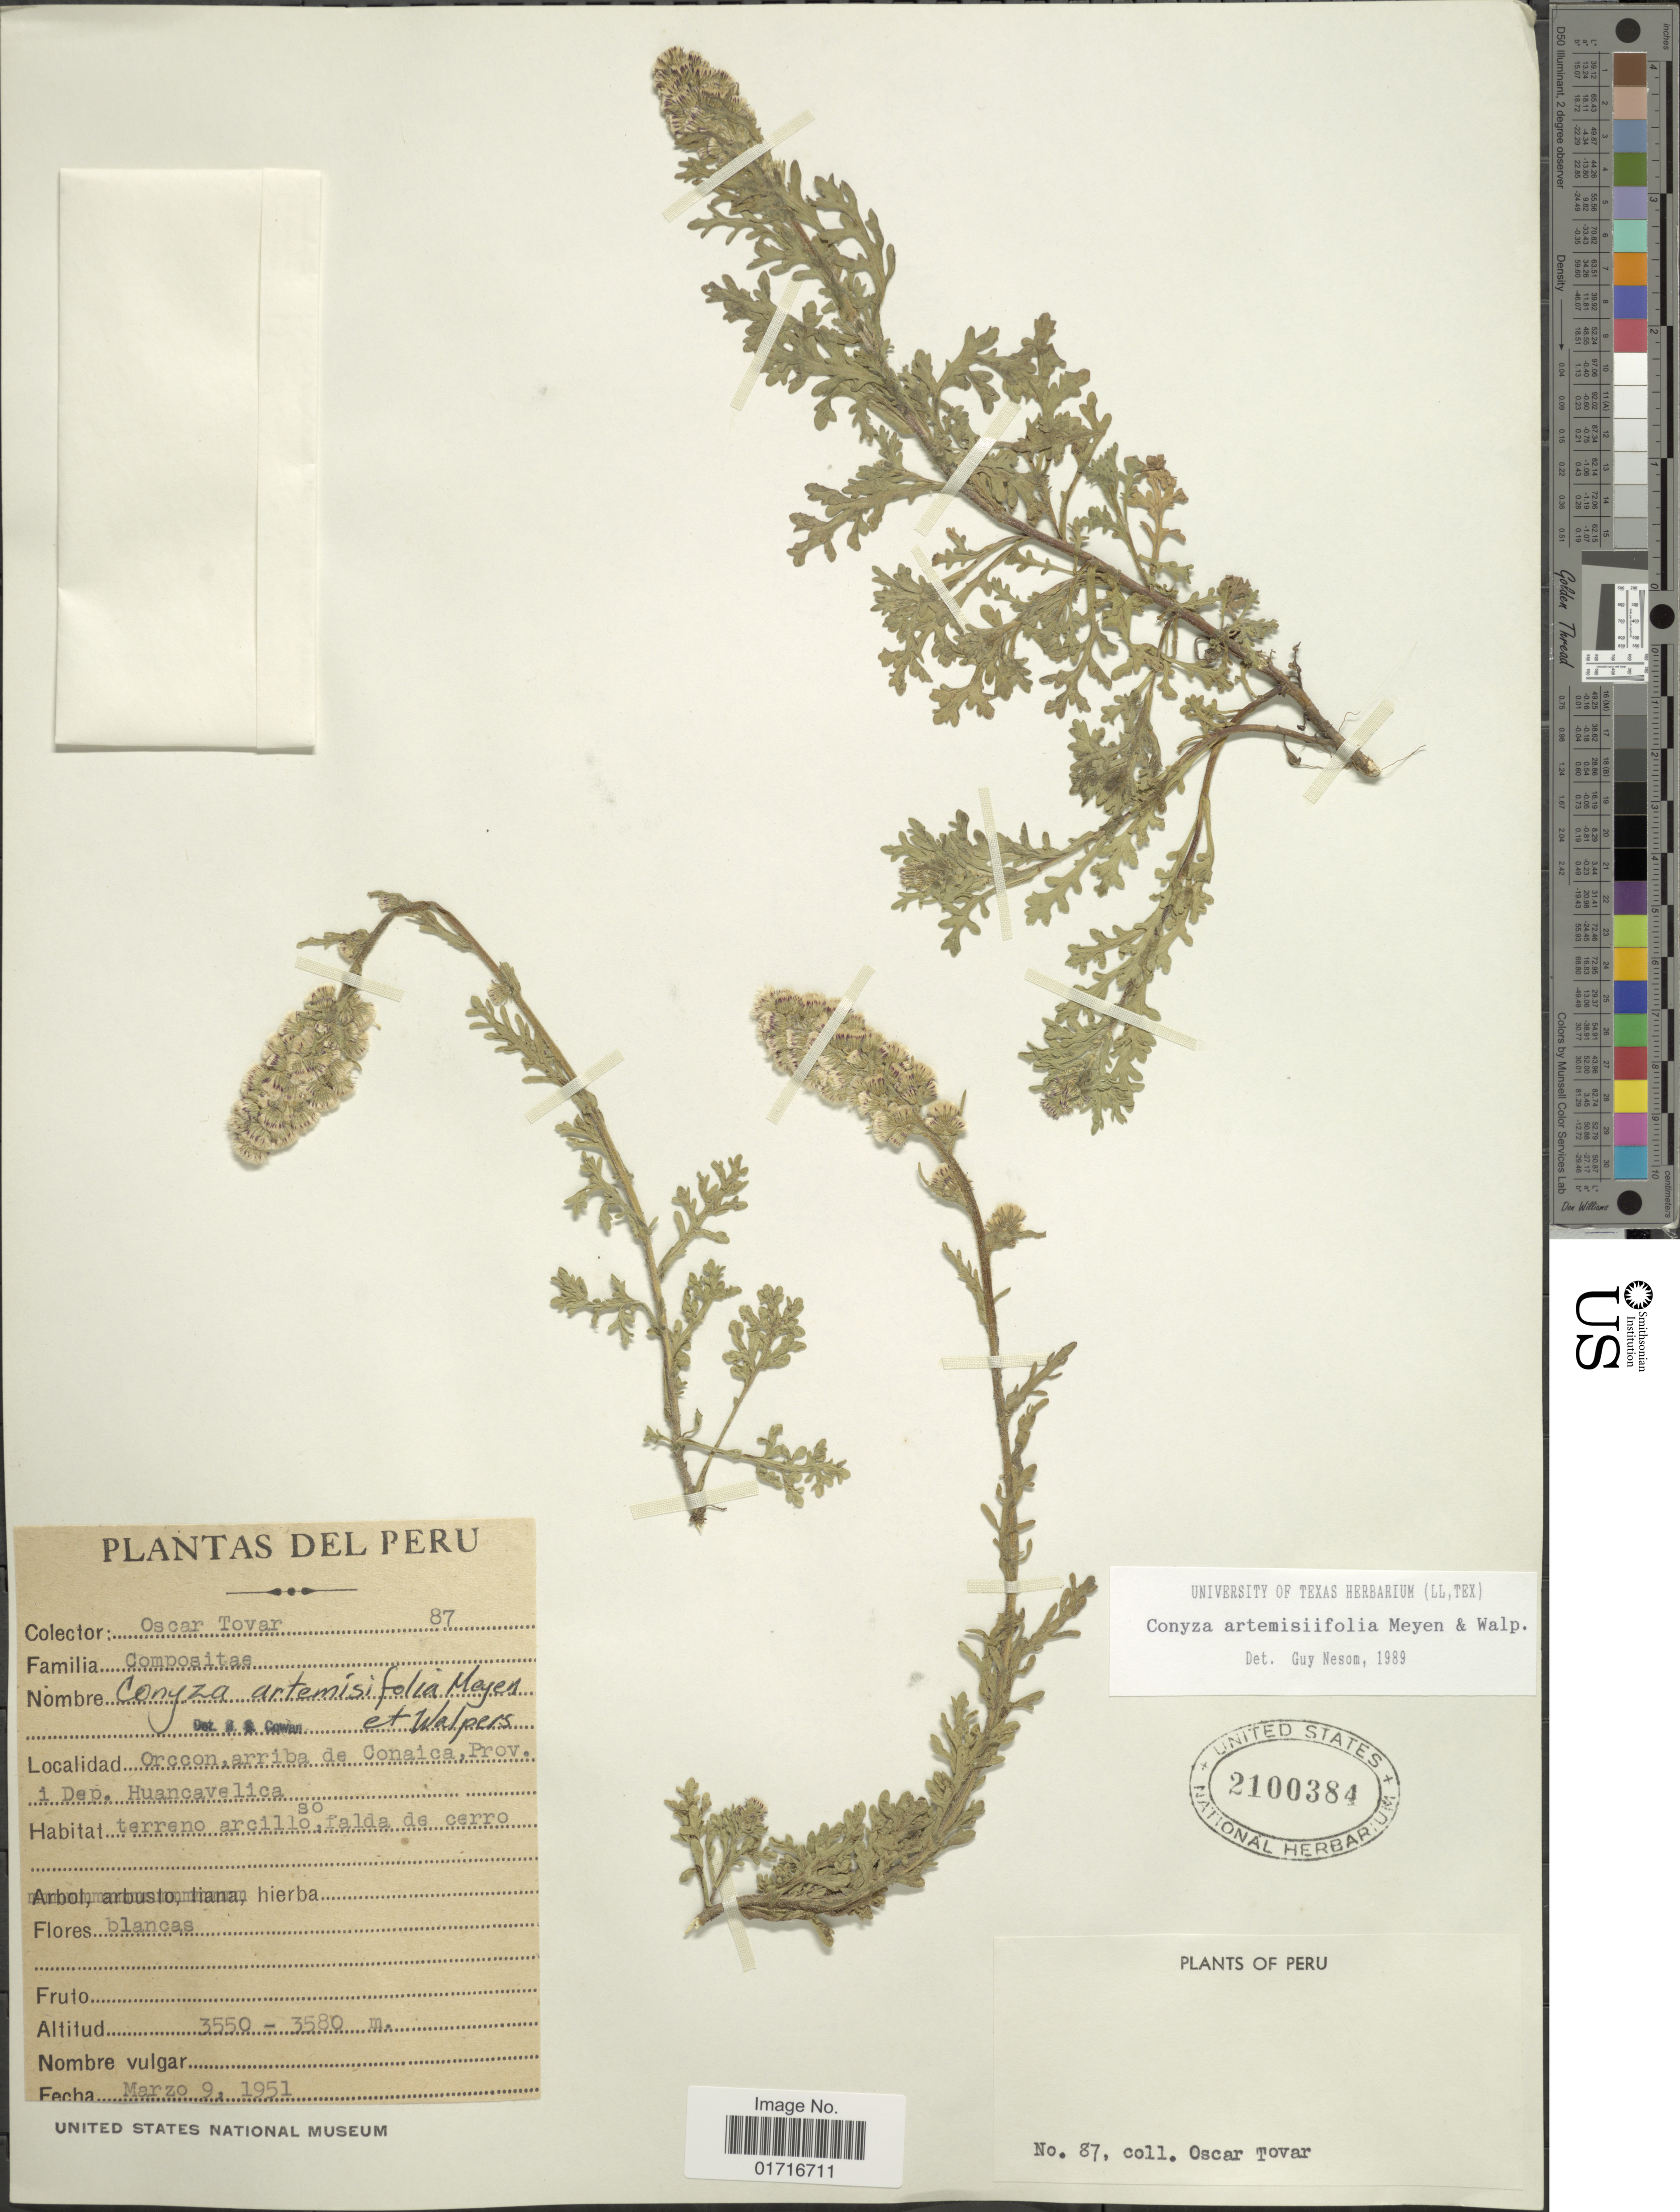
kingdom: Plantae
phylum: Tracheophyta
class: Magnoliopsida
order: Asterales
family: Asteraceae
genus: Conyza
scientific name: Conyza artemisifolia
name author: Meyen & Walp.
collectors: Ó. Tovar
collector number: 87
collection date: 1951-03-09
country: Peru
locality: Orccon, arriba de Conaica, Prov. i Dep. Huanacavelica.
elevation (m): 3550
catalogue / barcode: US 2100384